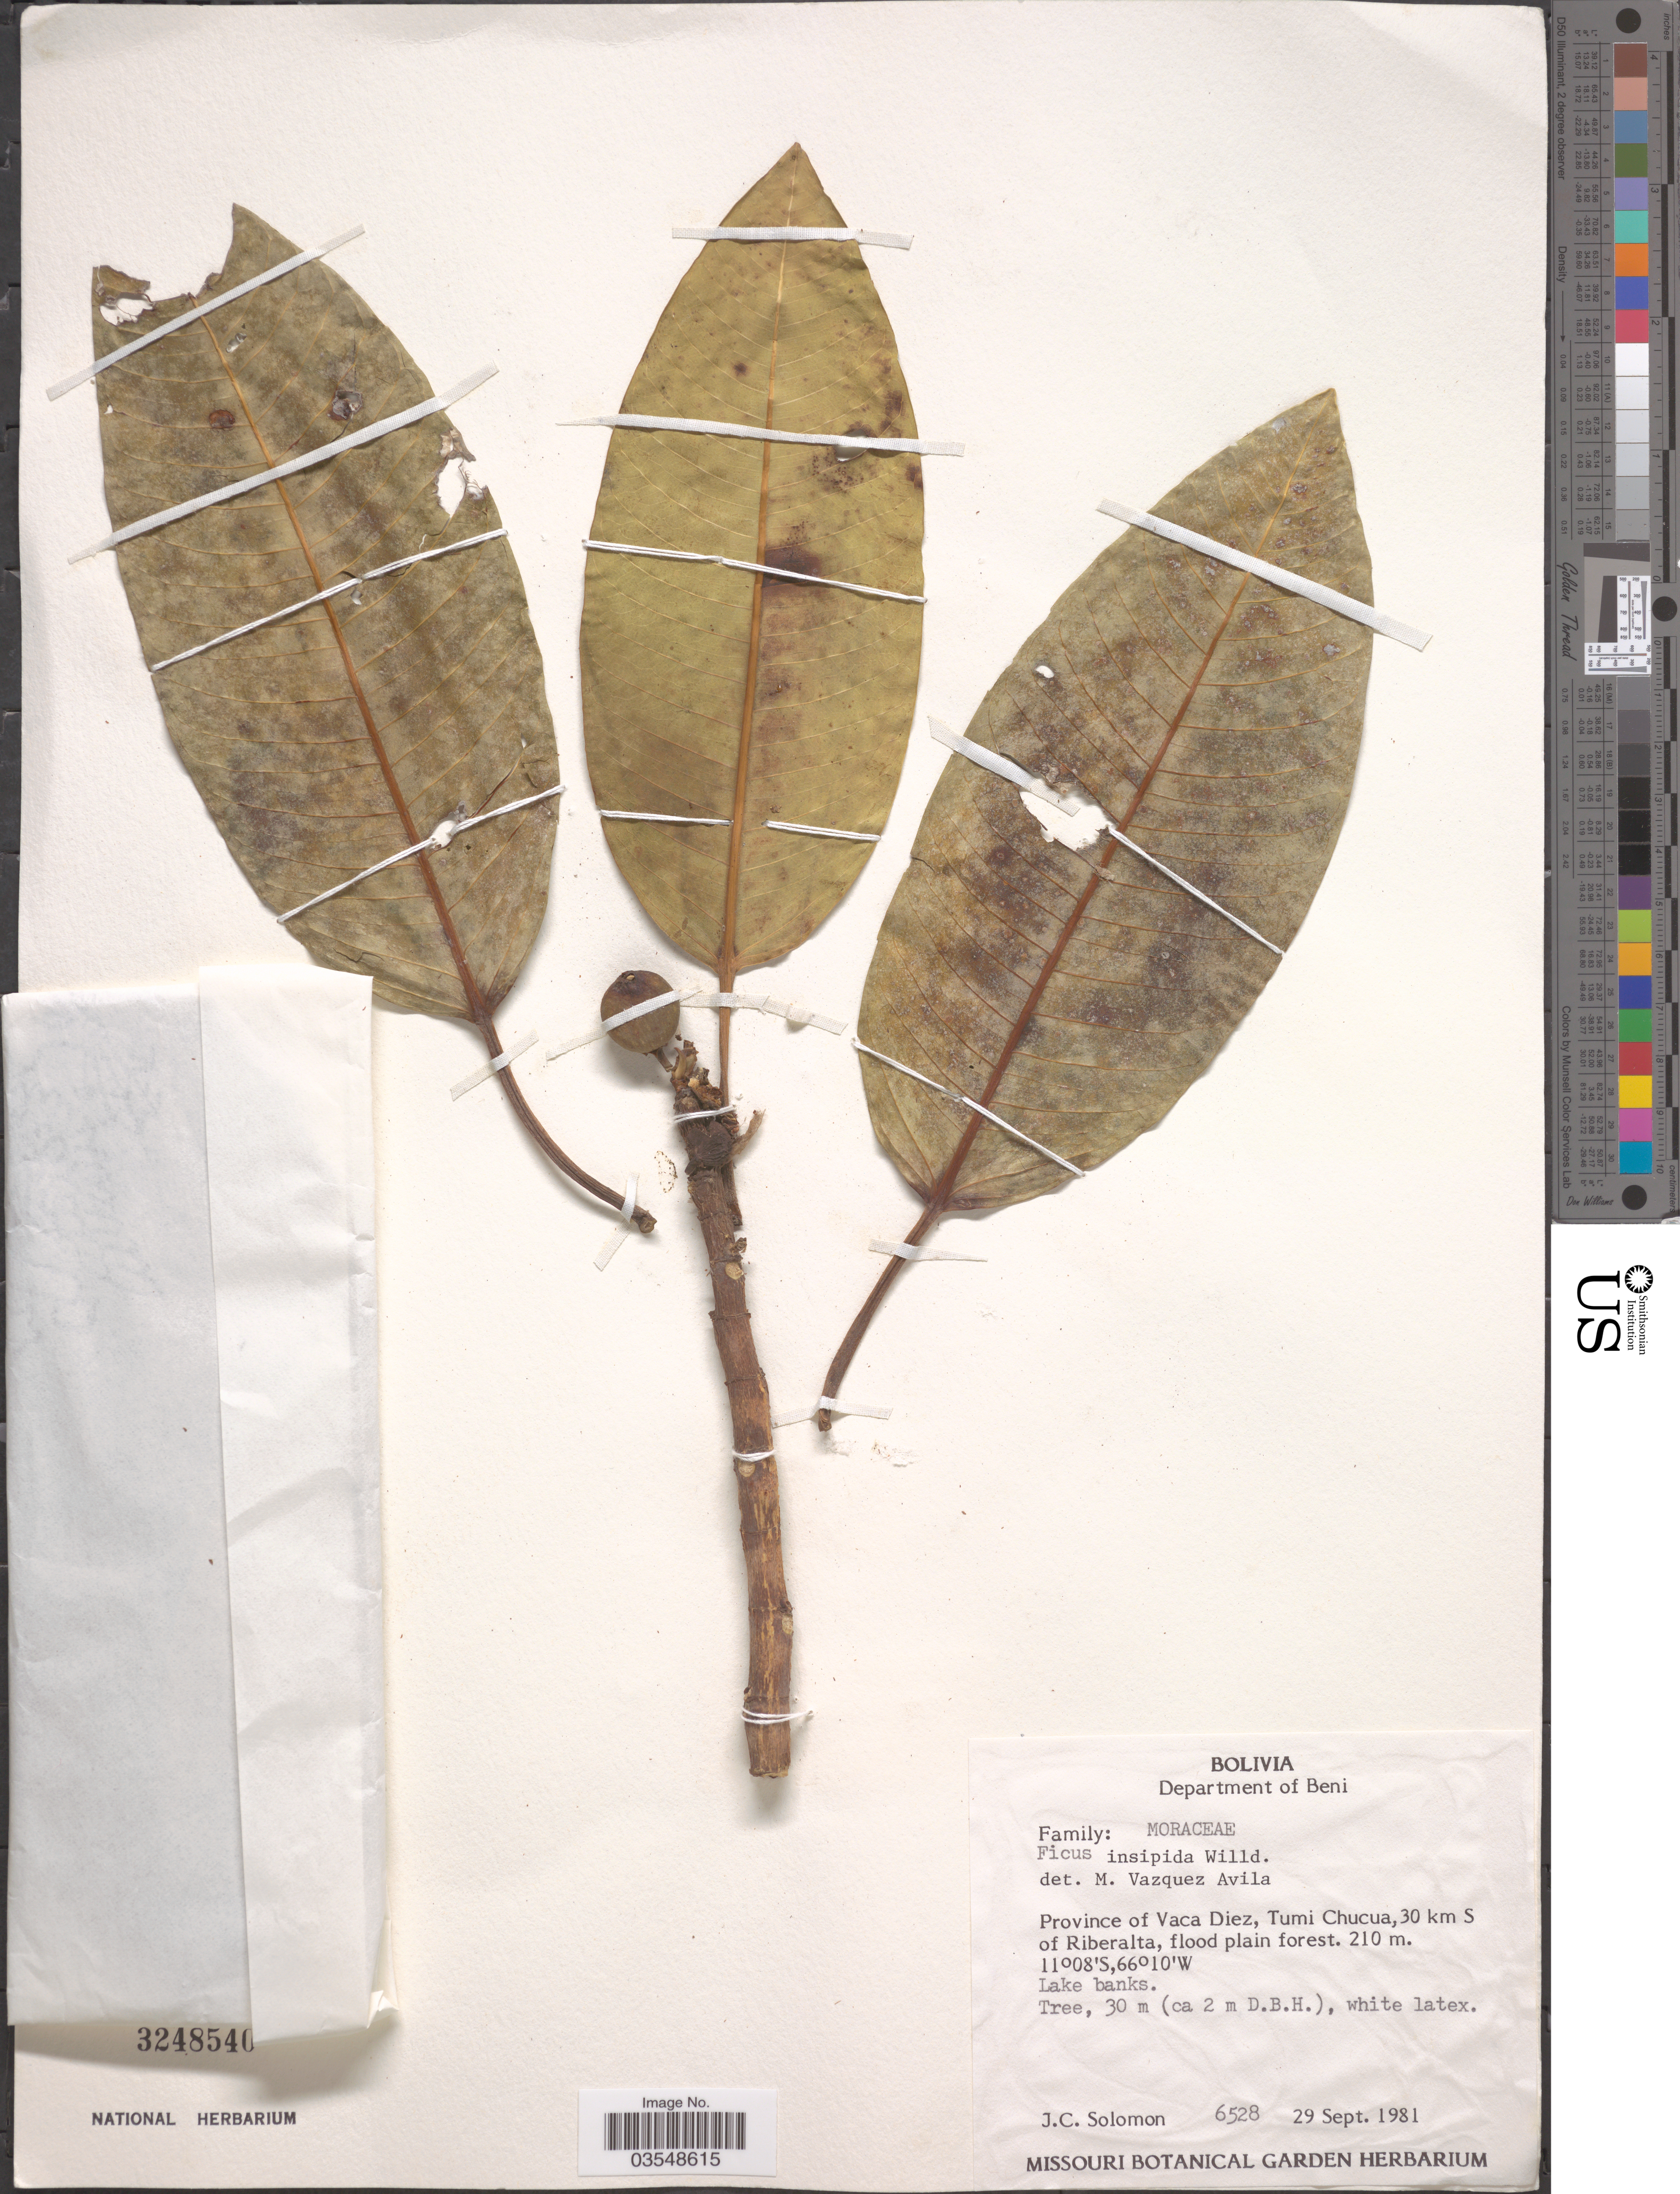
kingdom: Plantae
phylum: Tracheophyta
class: Magnoliopsida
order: Rosales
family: Moraceae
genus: Ficus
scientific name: Ficus insipida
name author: Willd.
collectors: J. C. Solomon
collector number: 6528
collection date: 1981-09-29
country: Bolivia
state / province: Beni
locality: Department of Beni. Province of Vaca Diez, Tumi Chucua, 30 km S of Riberalta.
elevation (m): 210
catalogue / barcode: US 3248540